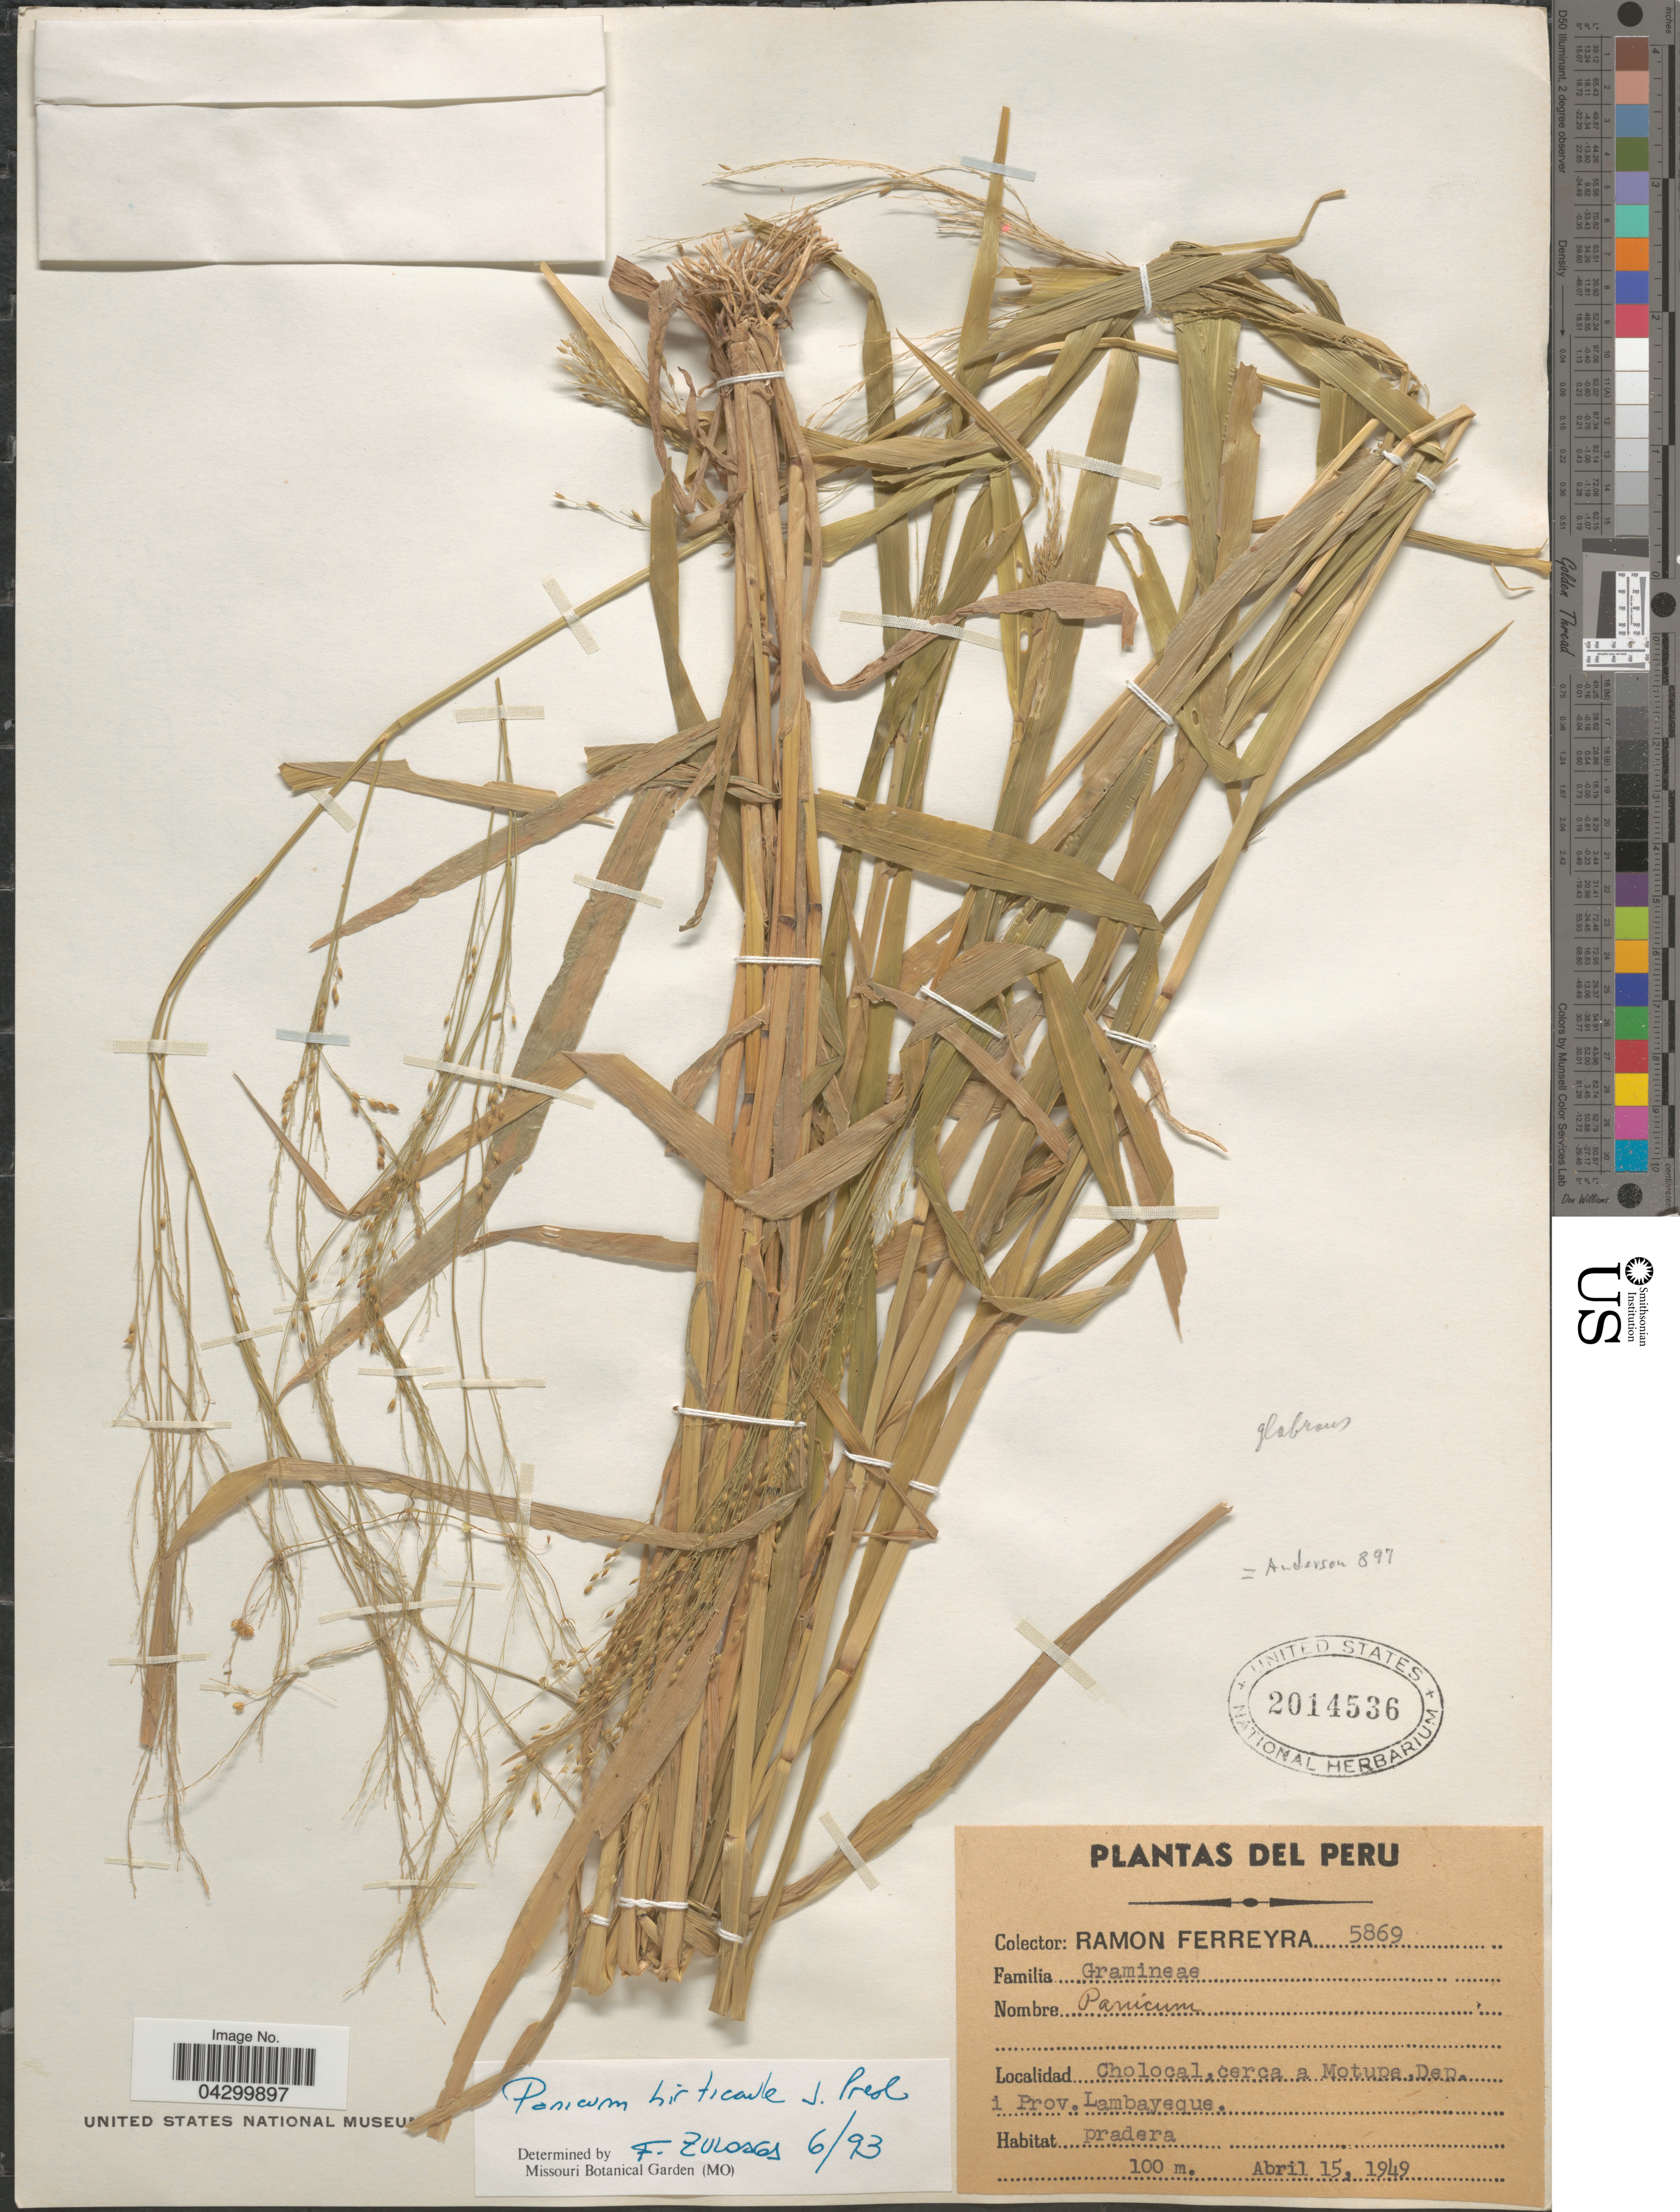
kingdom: Plantae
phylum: Tracheophyta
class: Liliopsida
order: Poales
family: Poaceae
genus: Panicum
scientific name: Panicum hirticaule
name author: J. Presl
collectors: R. A. Ferreyra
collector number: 5869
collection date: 1949-04-15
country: Peru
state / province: Lambayeque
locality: Cholocal, cerca a Motupe. Dep. i prov. Lambayeque.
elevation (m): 100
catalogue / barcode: US 2014536